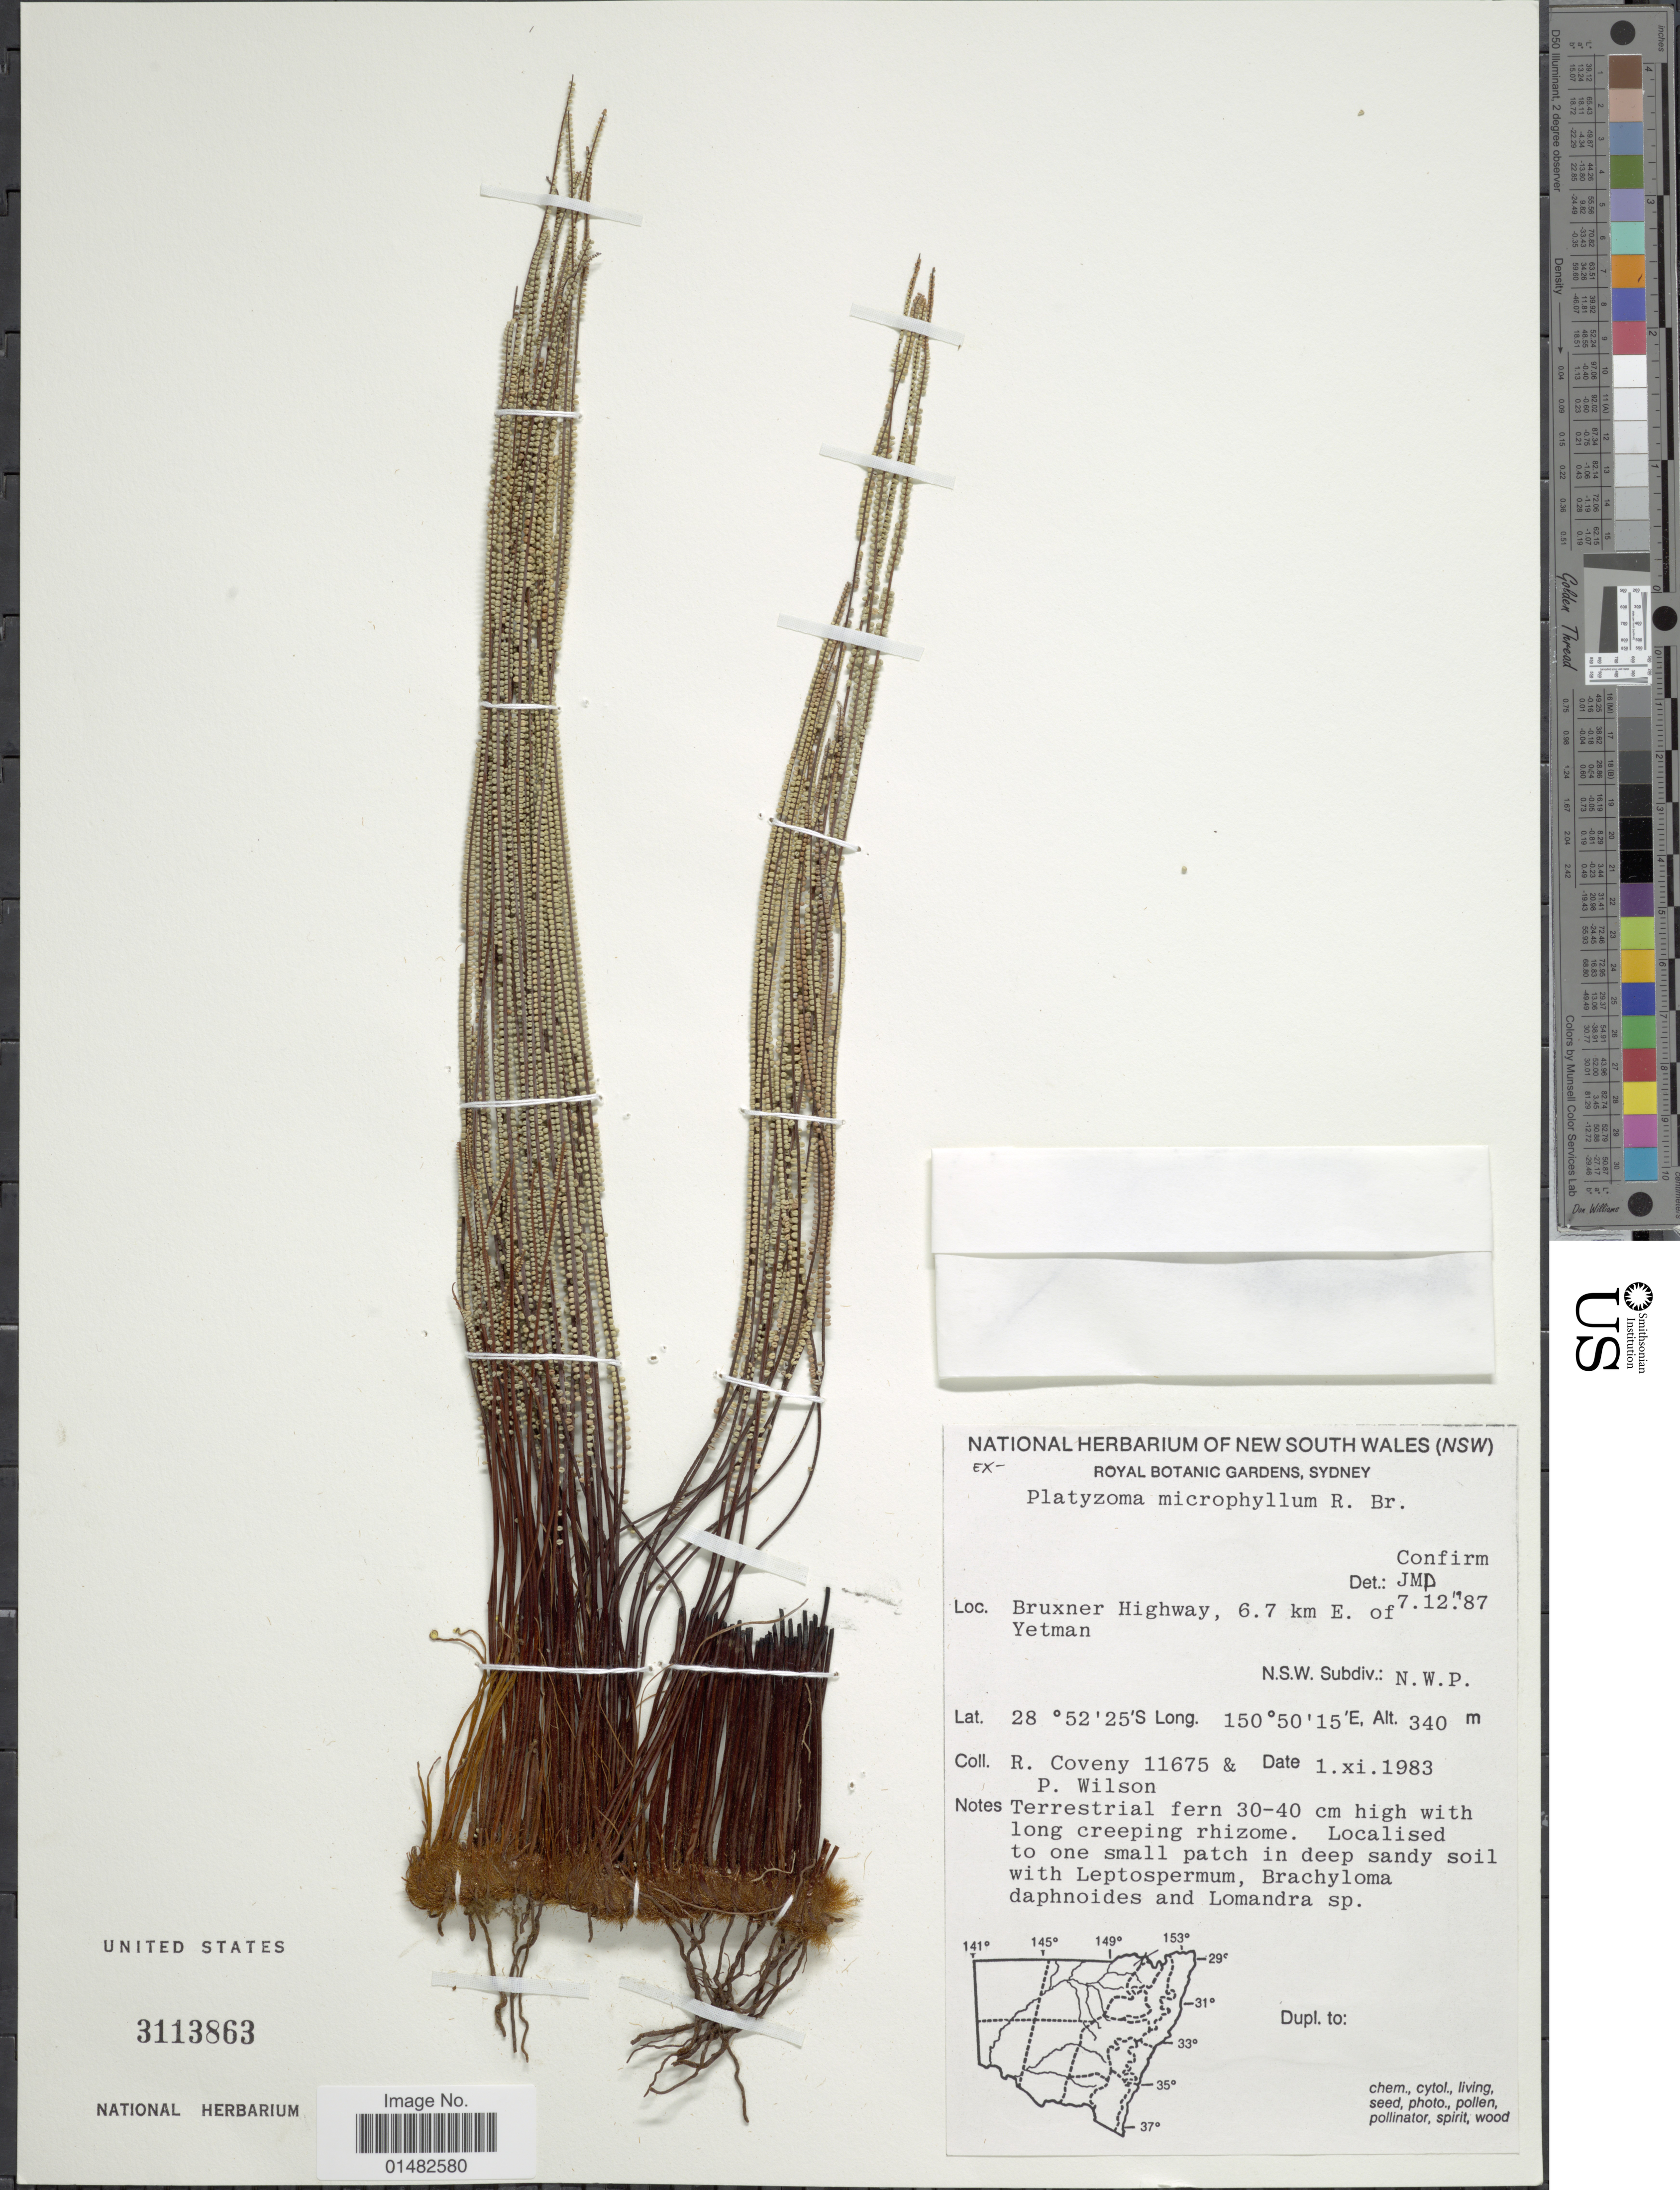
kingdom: Plantae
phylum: Tracheophyta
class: Polypodiopsida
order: Polypodiales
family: Pteridaceae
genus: Pteris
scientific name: Pteris platyzomopsis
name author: Christenh. & H. Schneid.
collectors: R. Coveny & P. Wilson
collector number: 11675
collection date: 1983-11-01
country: Australia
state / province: New South Wales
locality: Bruxner Highway, 6.7 km E. of Yetman, N.S.W. Subdiv. N.W.P.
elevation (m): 340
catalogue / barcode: US 3113863